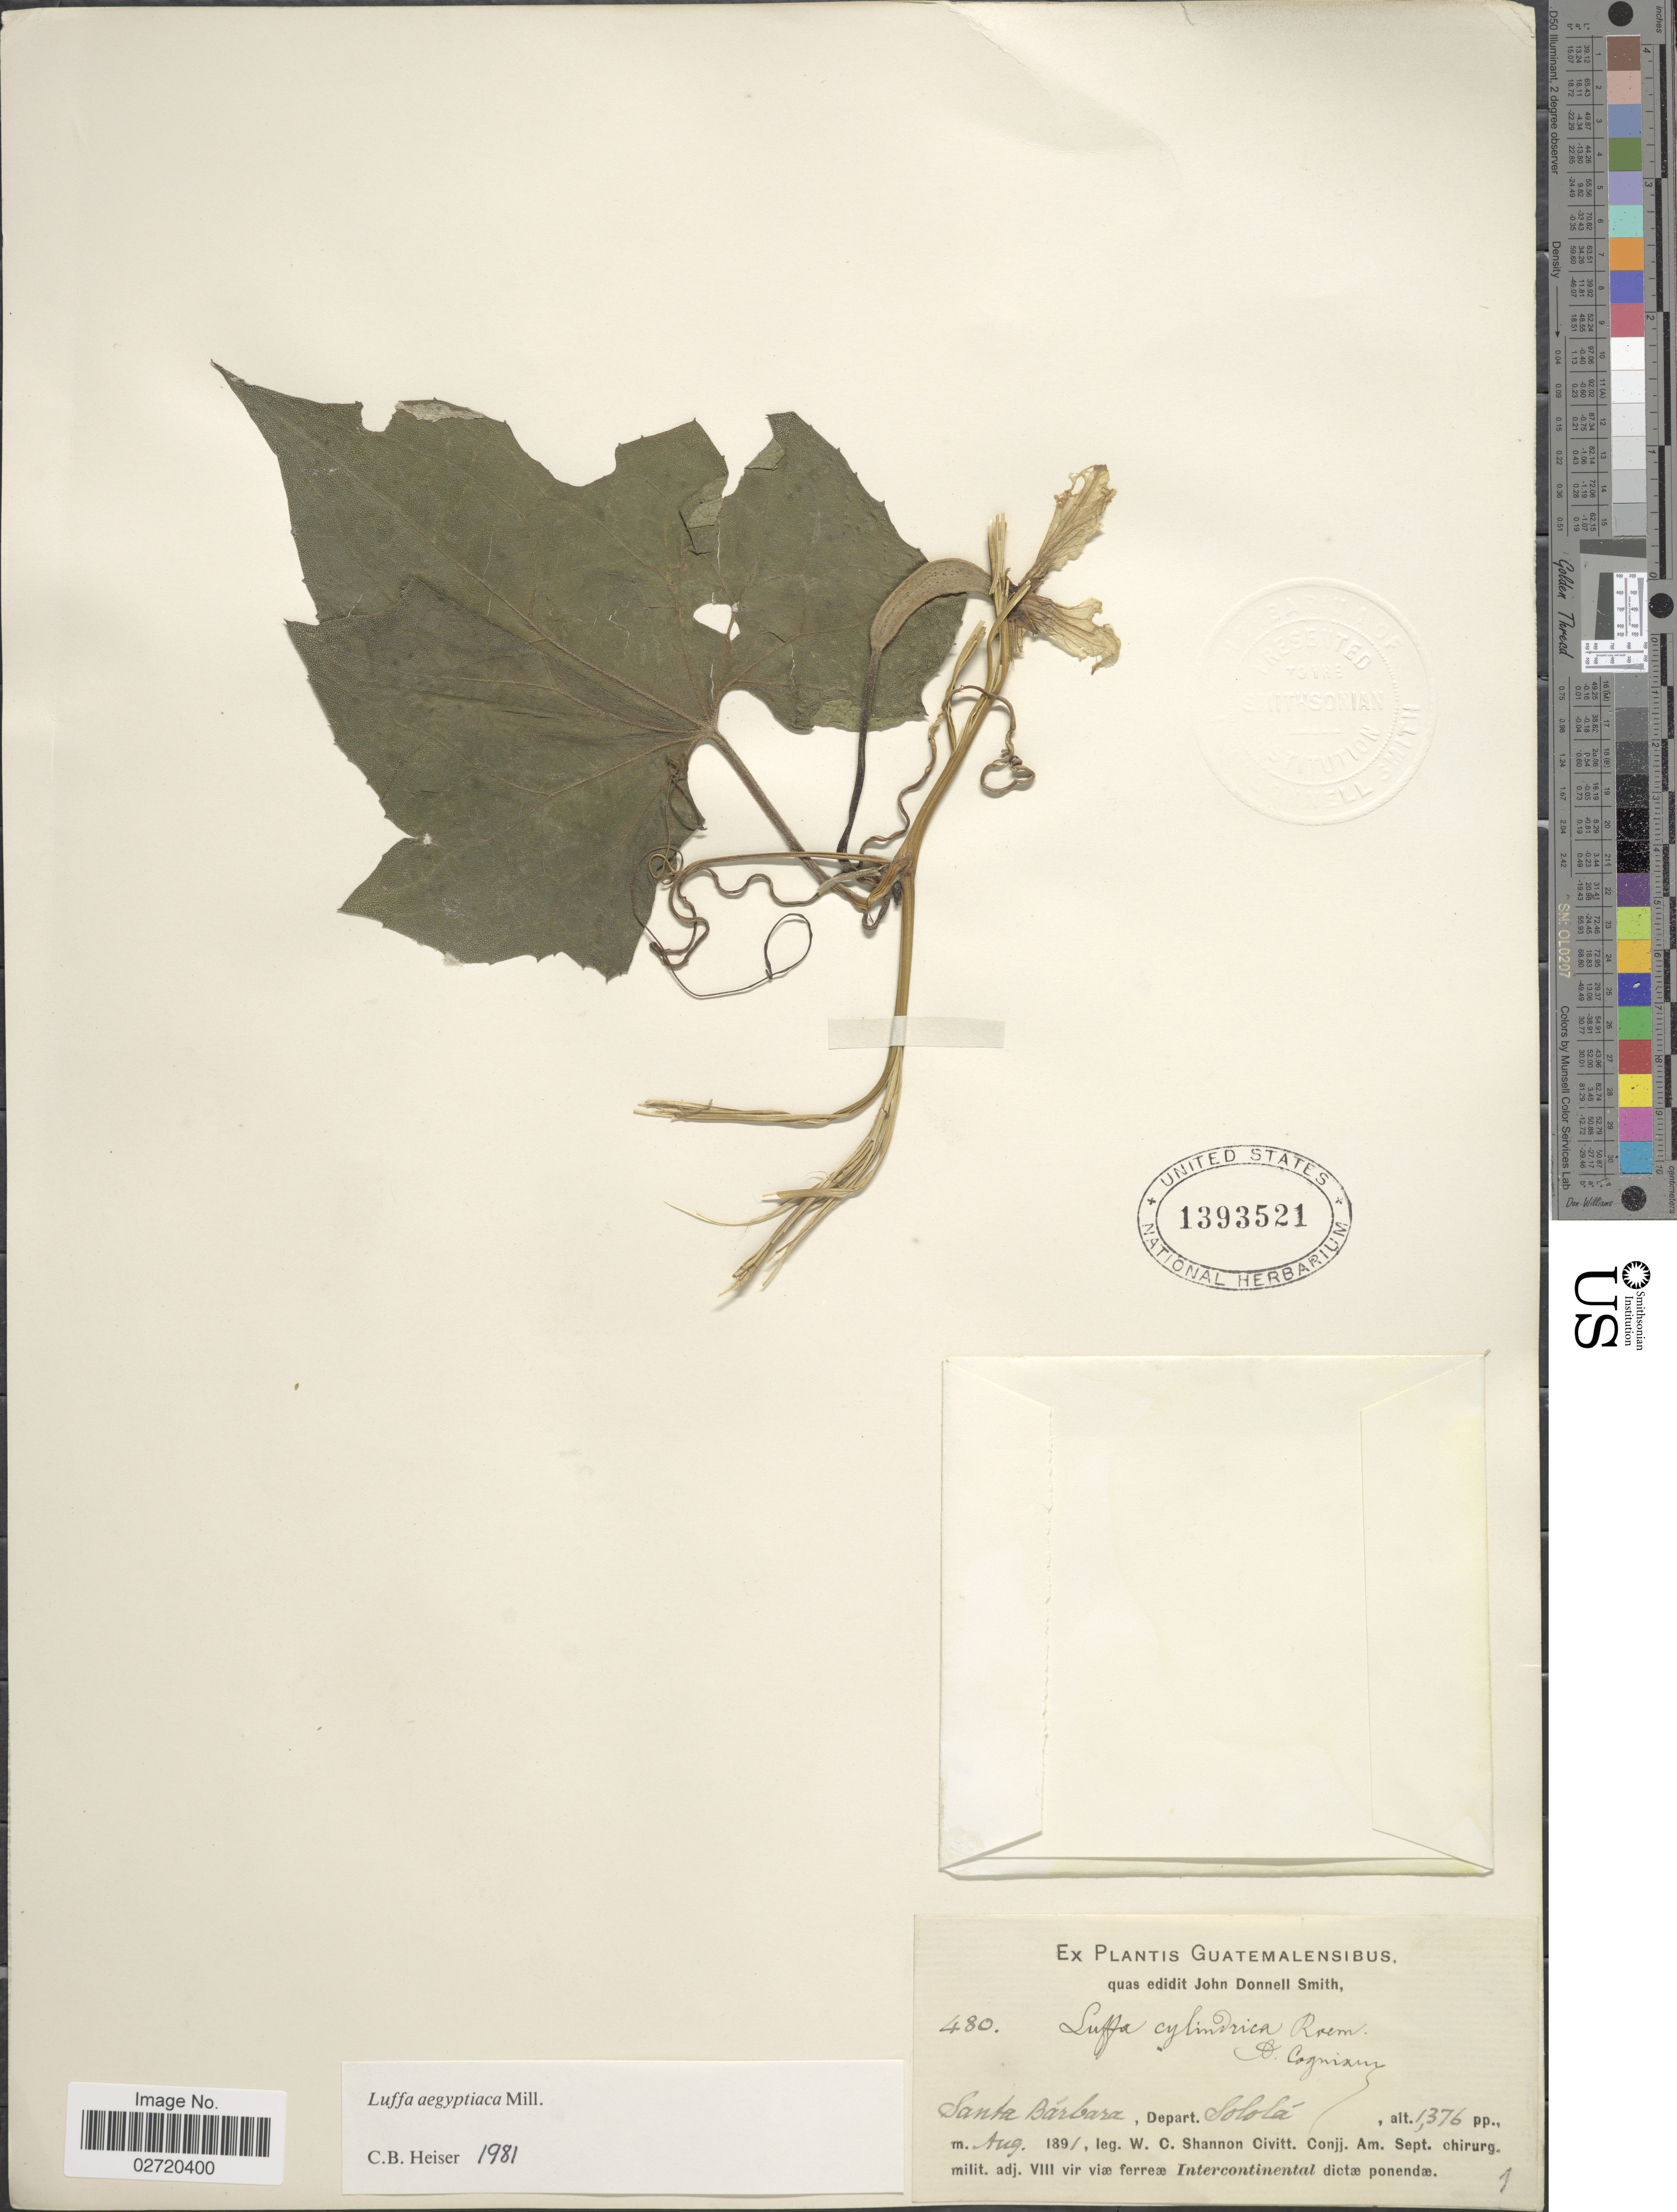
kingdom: Plantae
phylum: Tracheophyta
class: Magnoliopsida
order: Cucurbitales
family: Cucurbitaceae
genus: Luffa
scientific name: Luffa aegyptiaca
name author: Mill.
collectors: W. C. Shannon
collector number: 480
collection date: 1891-08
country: Guatemala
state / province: Sololá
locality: Santa Barbara, Depart. Solola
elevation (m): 419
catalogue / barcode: US 1393521